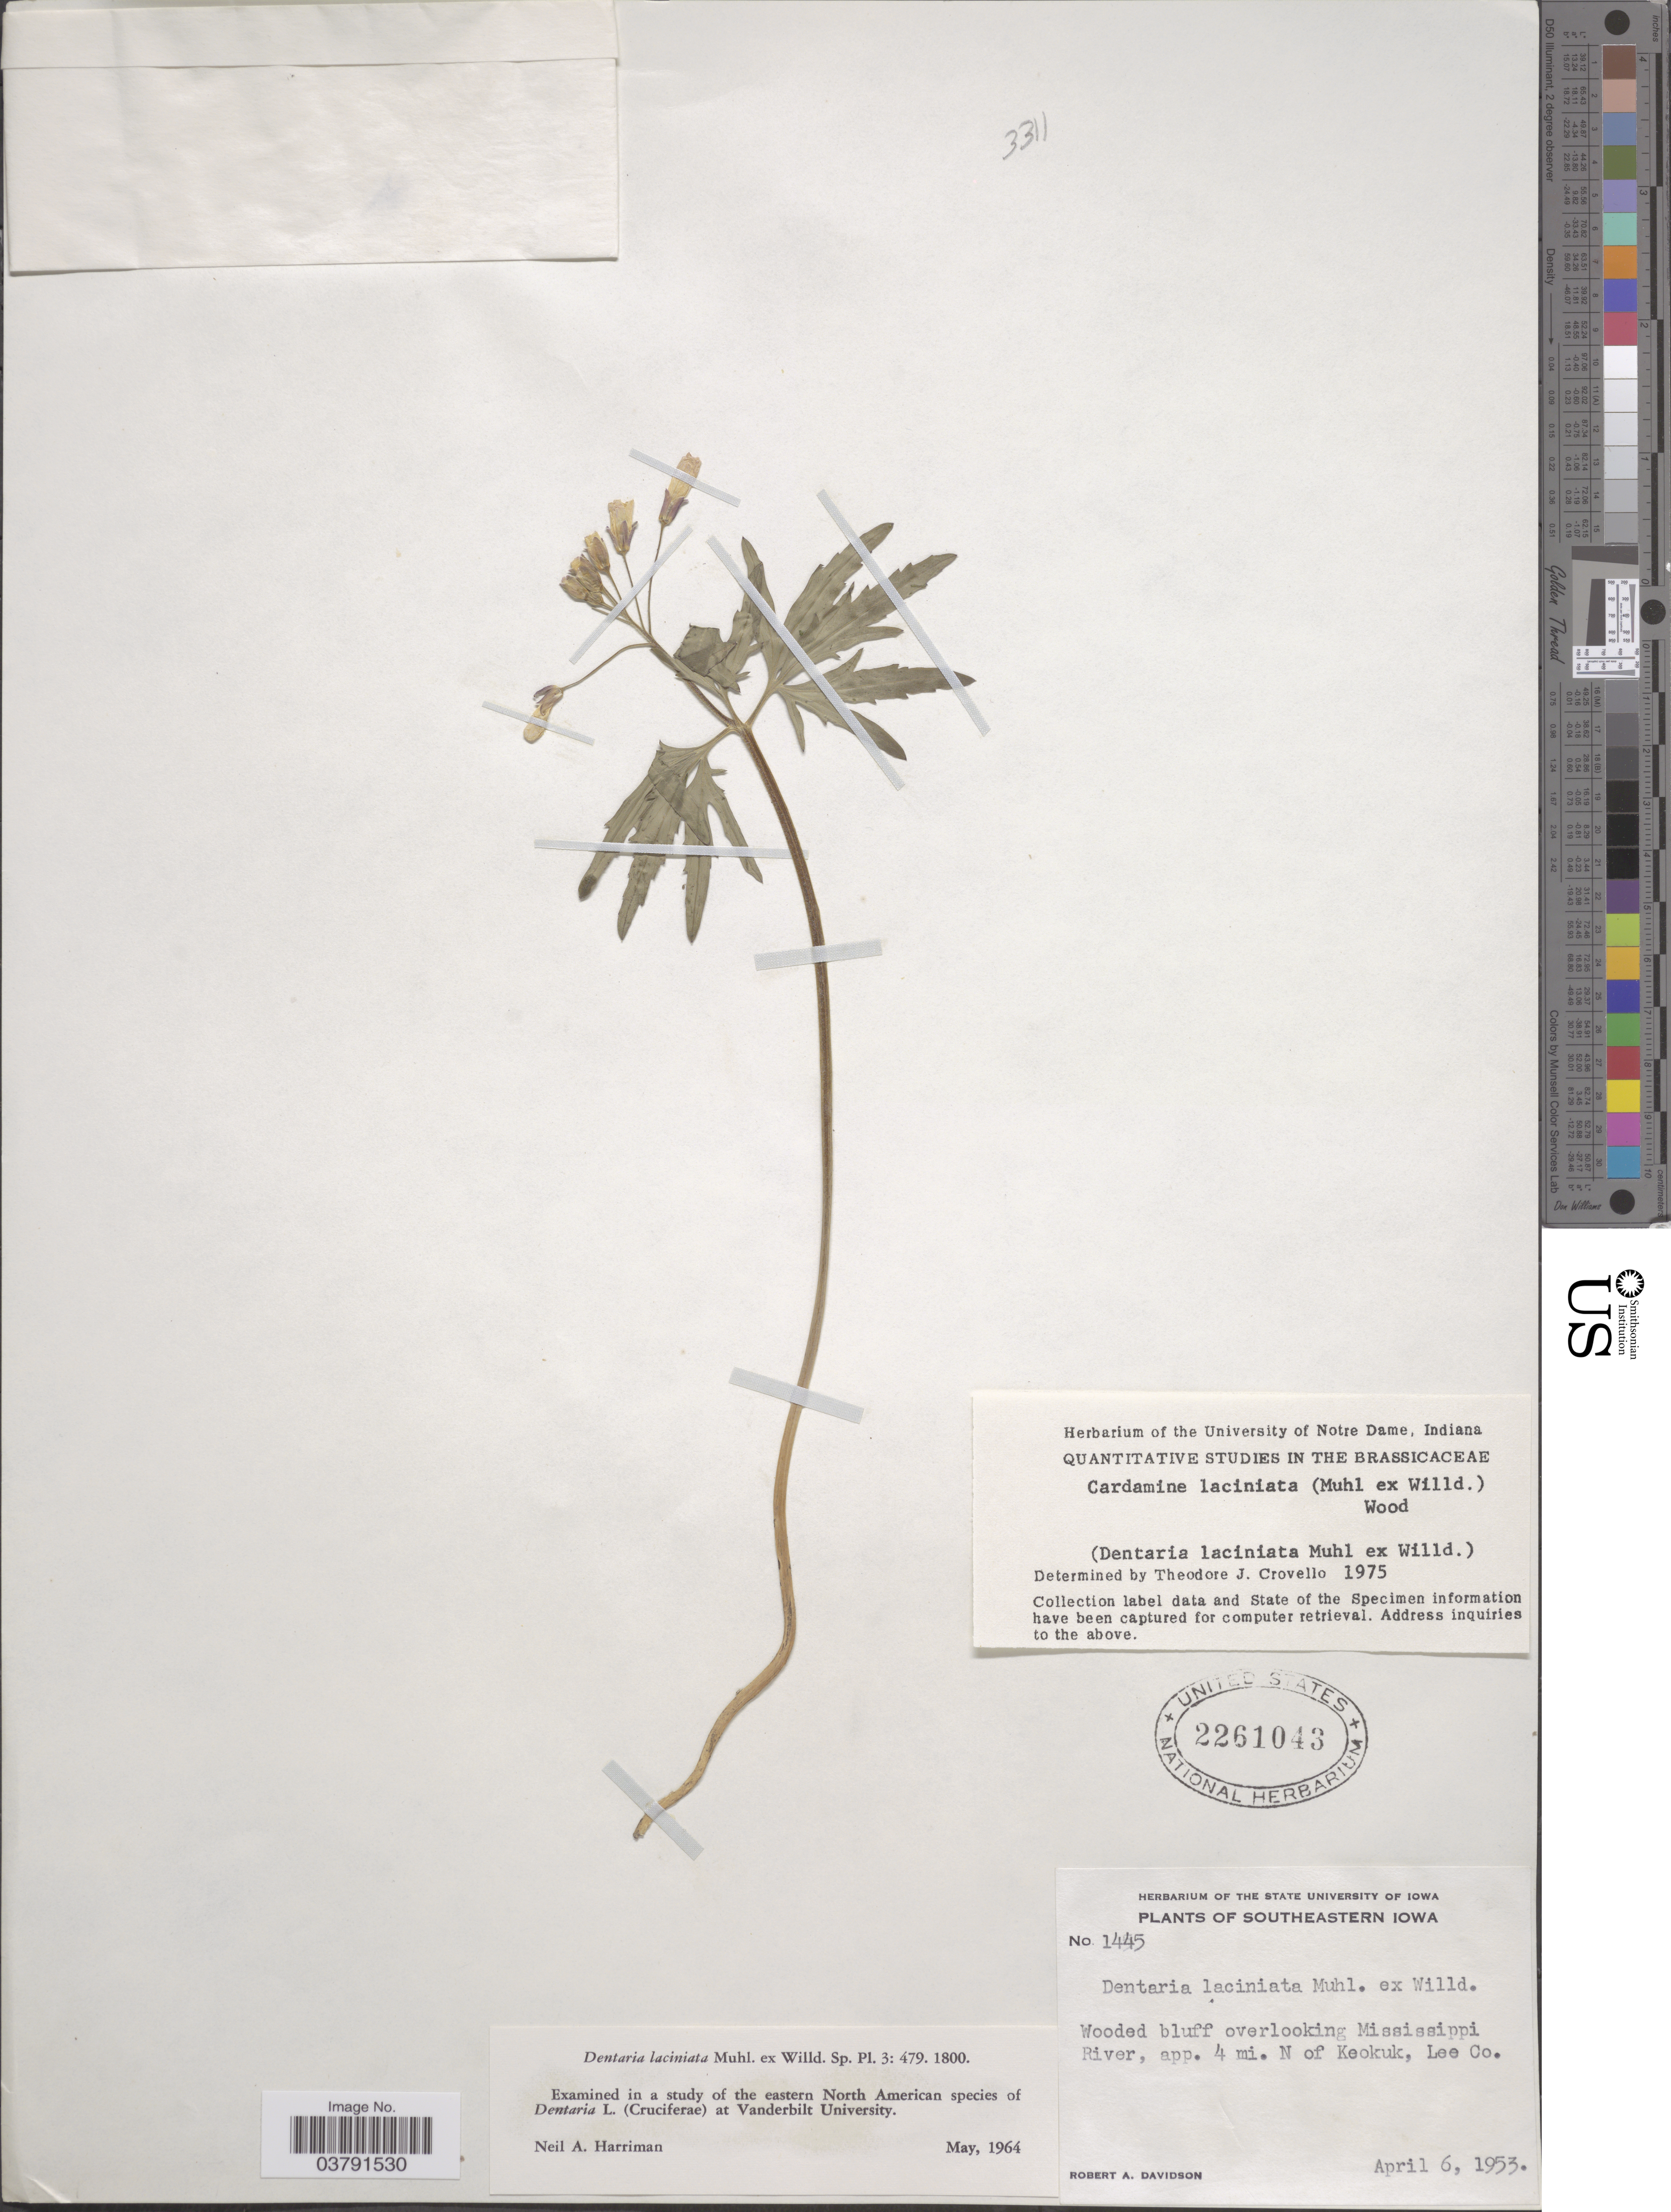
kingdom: Plantae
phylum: Tracheophyta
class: Magnoliopsida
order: Brassicales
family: Brassicaceae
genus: Dentaria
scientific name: Dentaria laciniata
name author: Muhl.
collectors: R. A. Davidson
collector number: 1445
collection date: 1953-04-06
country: United States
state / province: Iowa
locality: Southeastern Iowa. Wooded bluff overlooking Mississippi River, app. 4 mi. N of Keokuk, Lee Co.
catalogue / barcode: US 2261043